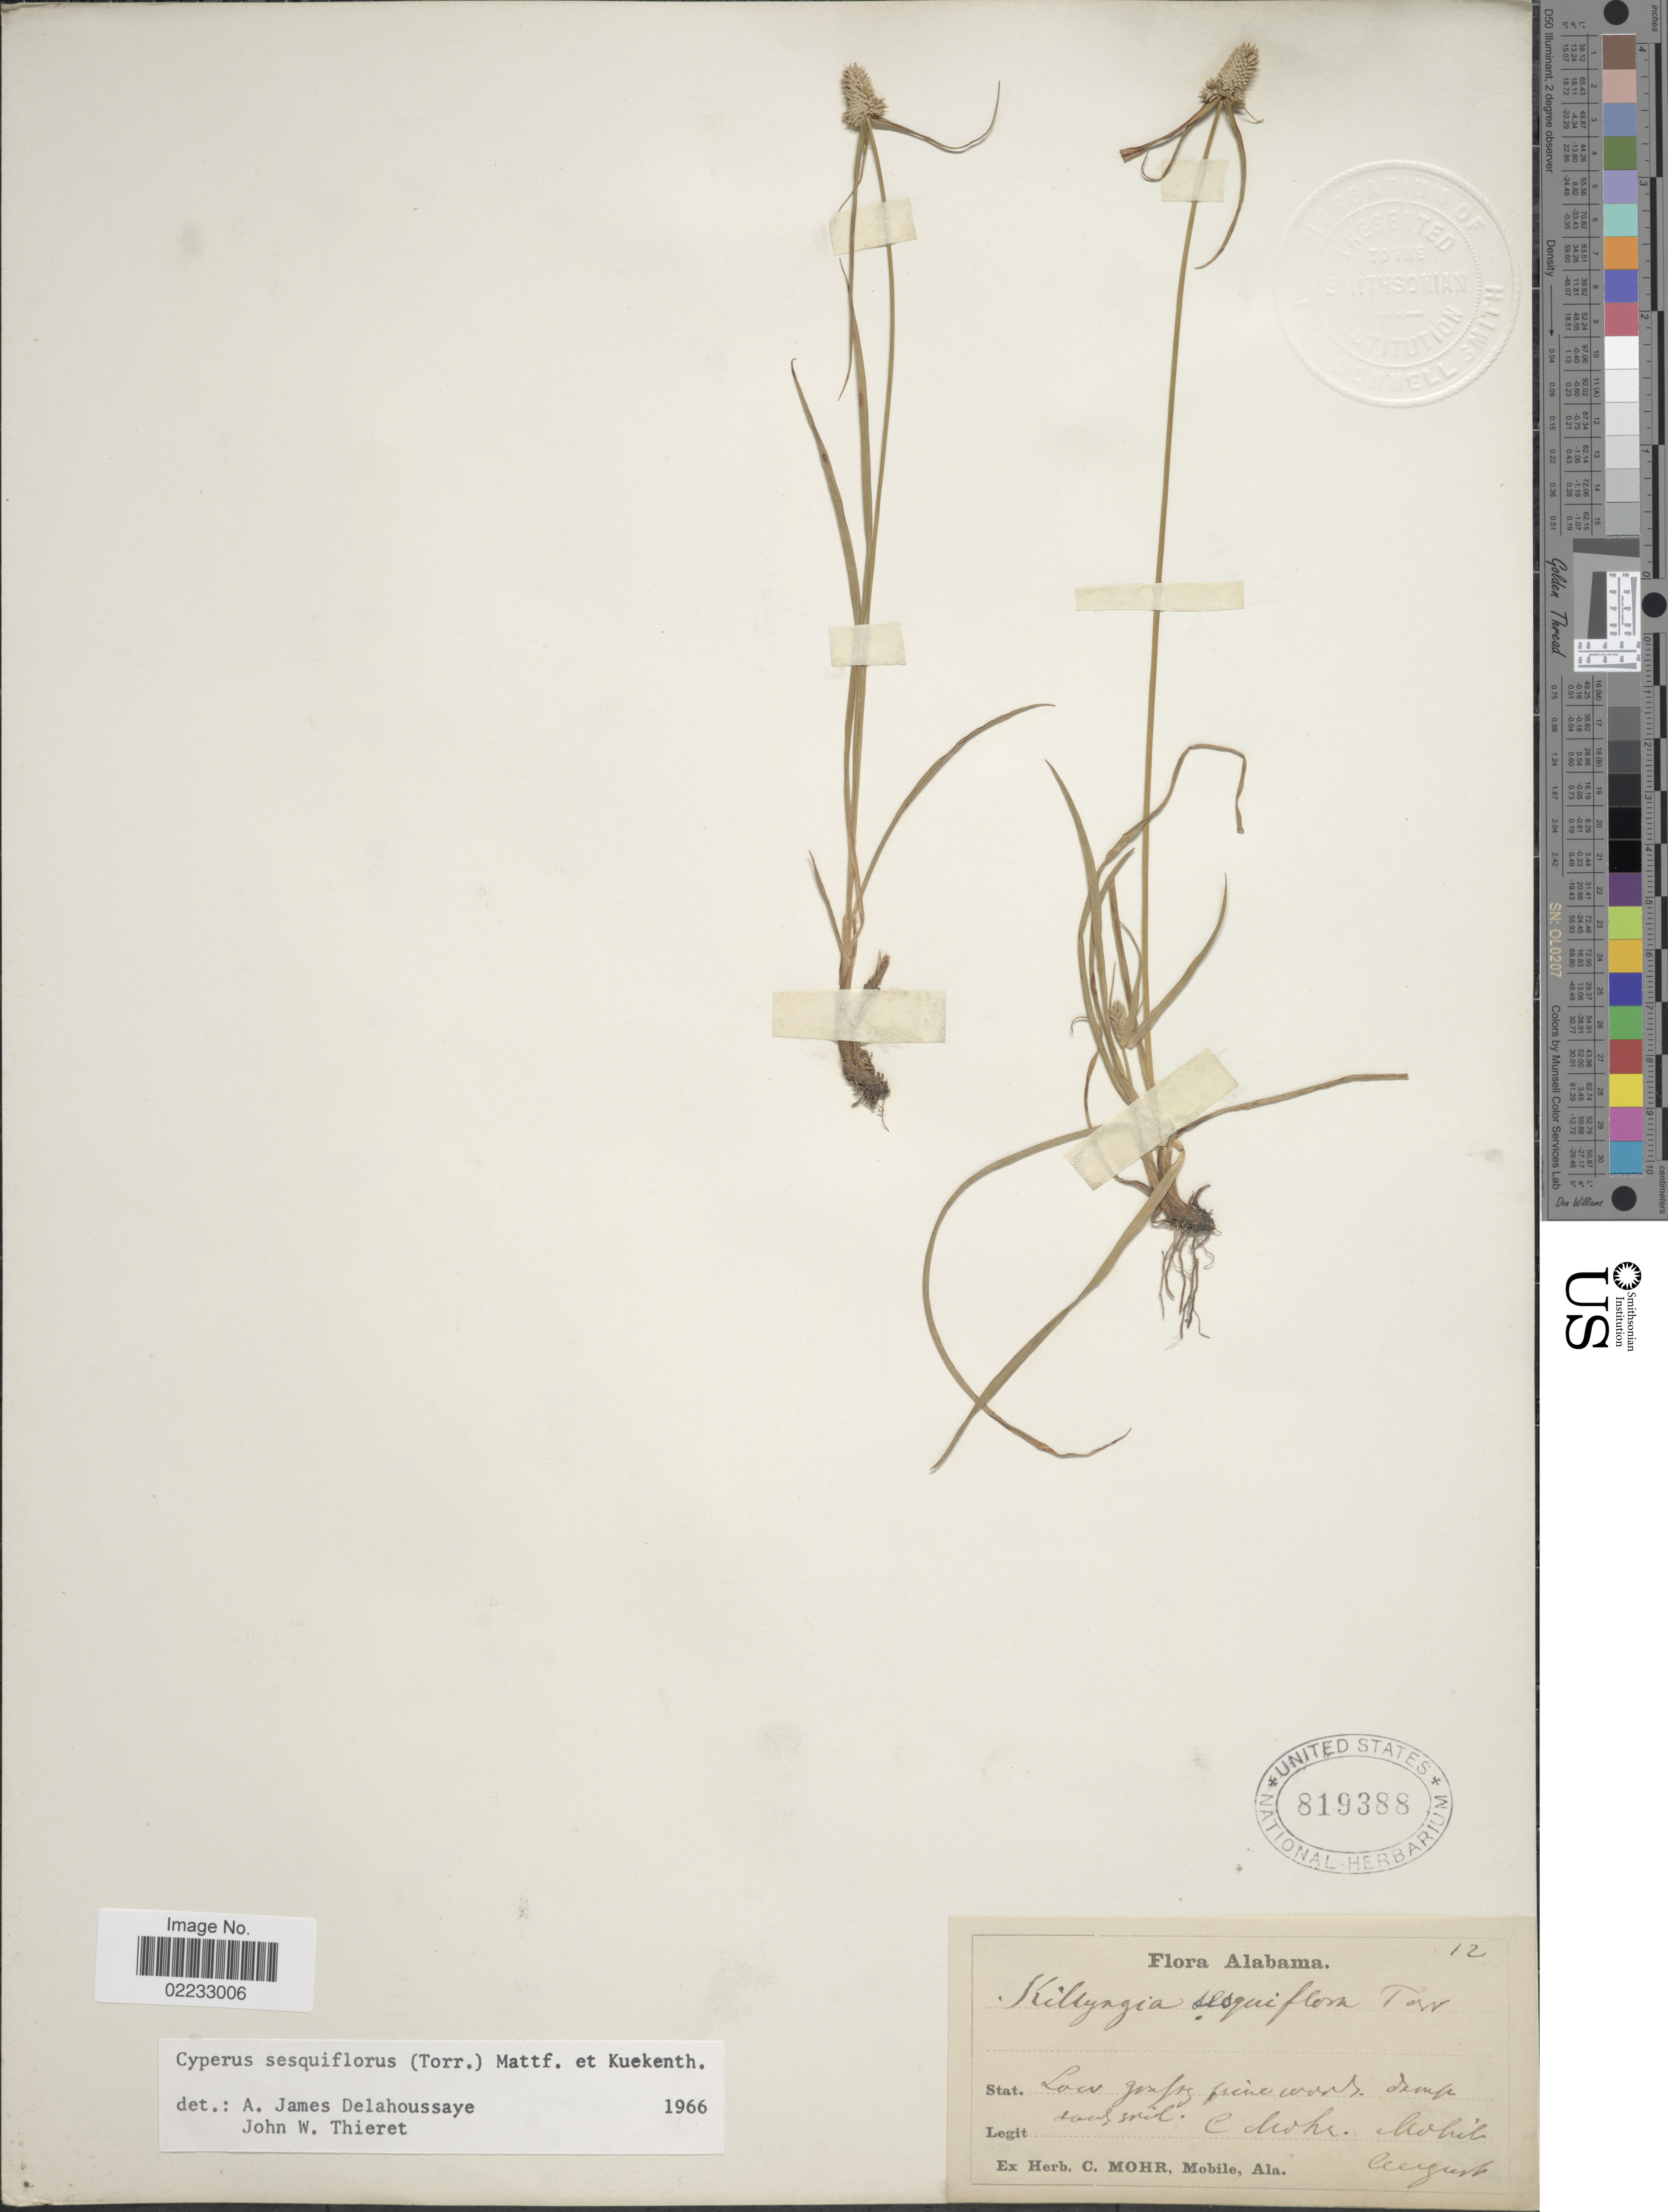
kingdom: Plantae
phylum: Tracheophyta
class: Liliopsida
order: Poales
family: Cyperaceae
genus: Cyperus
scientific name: Cyperus sesquiflorus subsp. sesquiflorus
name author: (Torr.) Mattf. & Kük.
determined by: Strong, M. T., (US), Smithsonian Institution - National Museum of Natural History (UNITED STATES)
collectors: C. T. Mohr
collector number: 12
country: United States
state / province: Alabama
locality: Mobile,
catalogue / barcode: US 819388